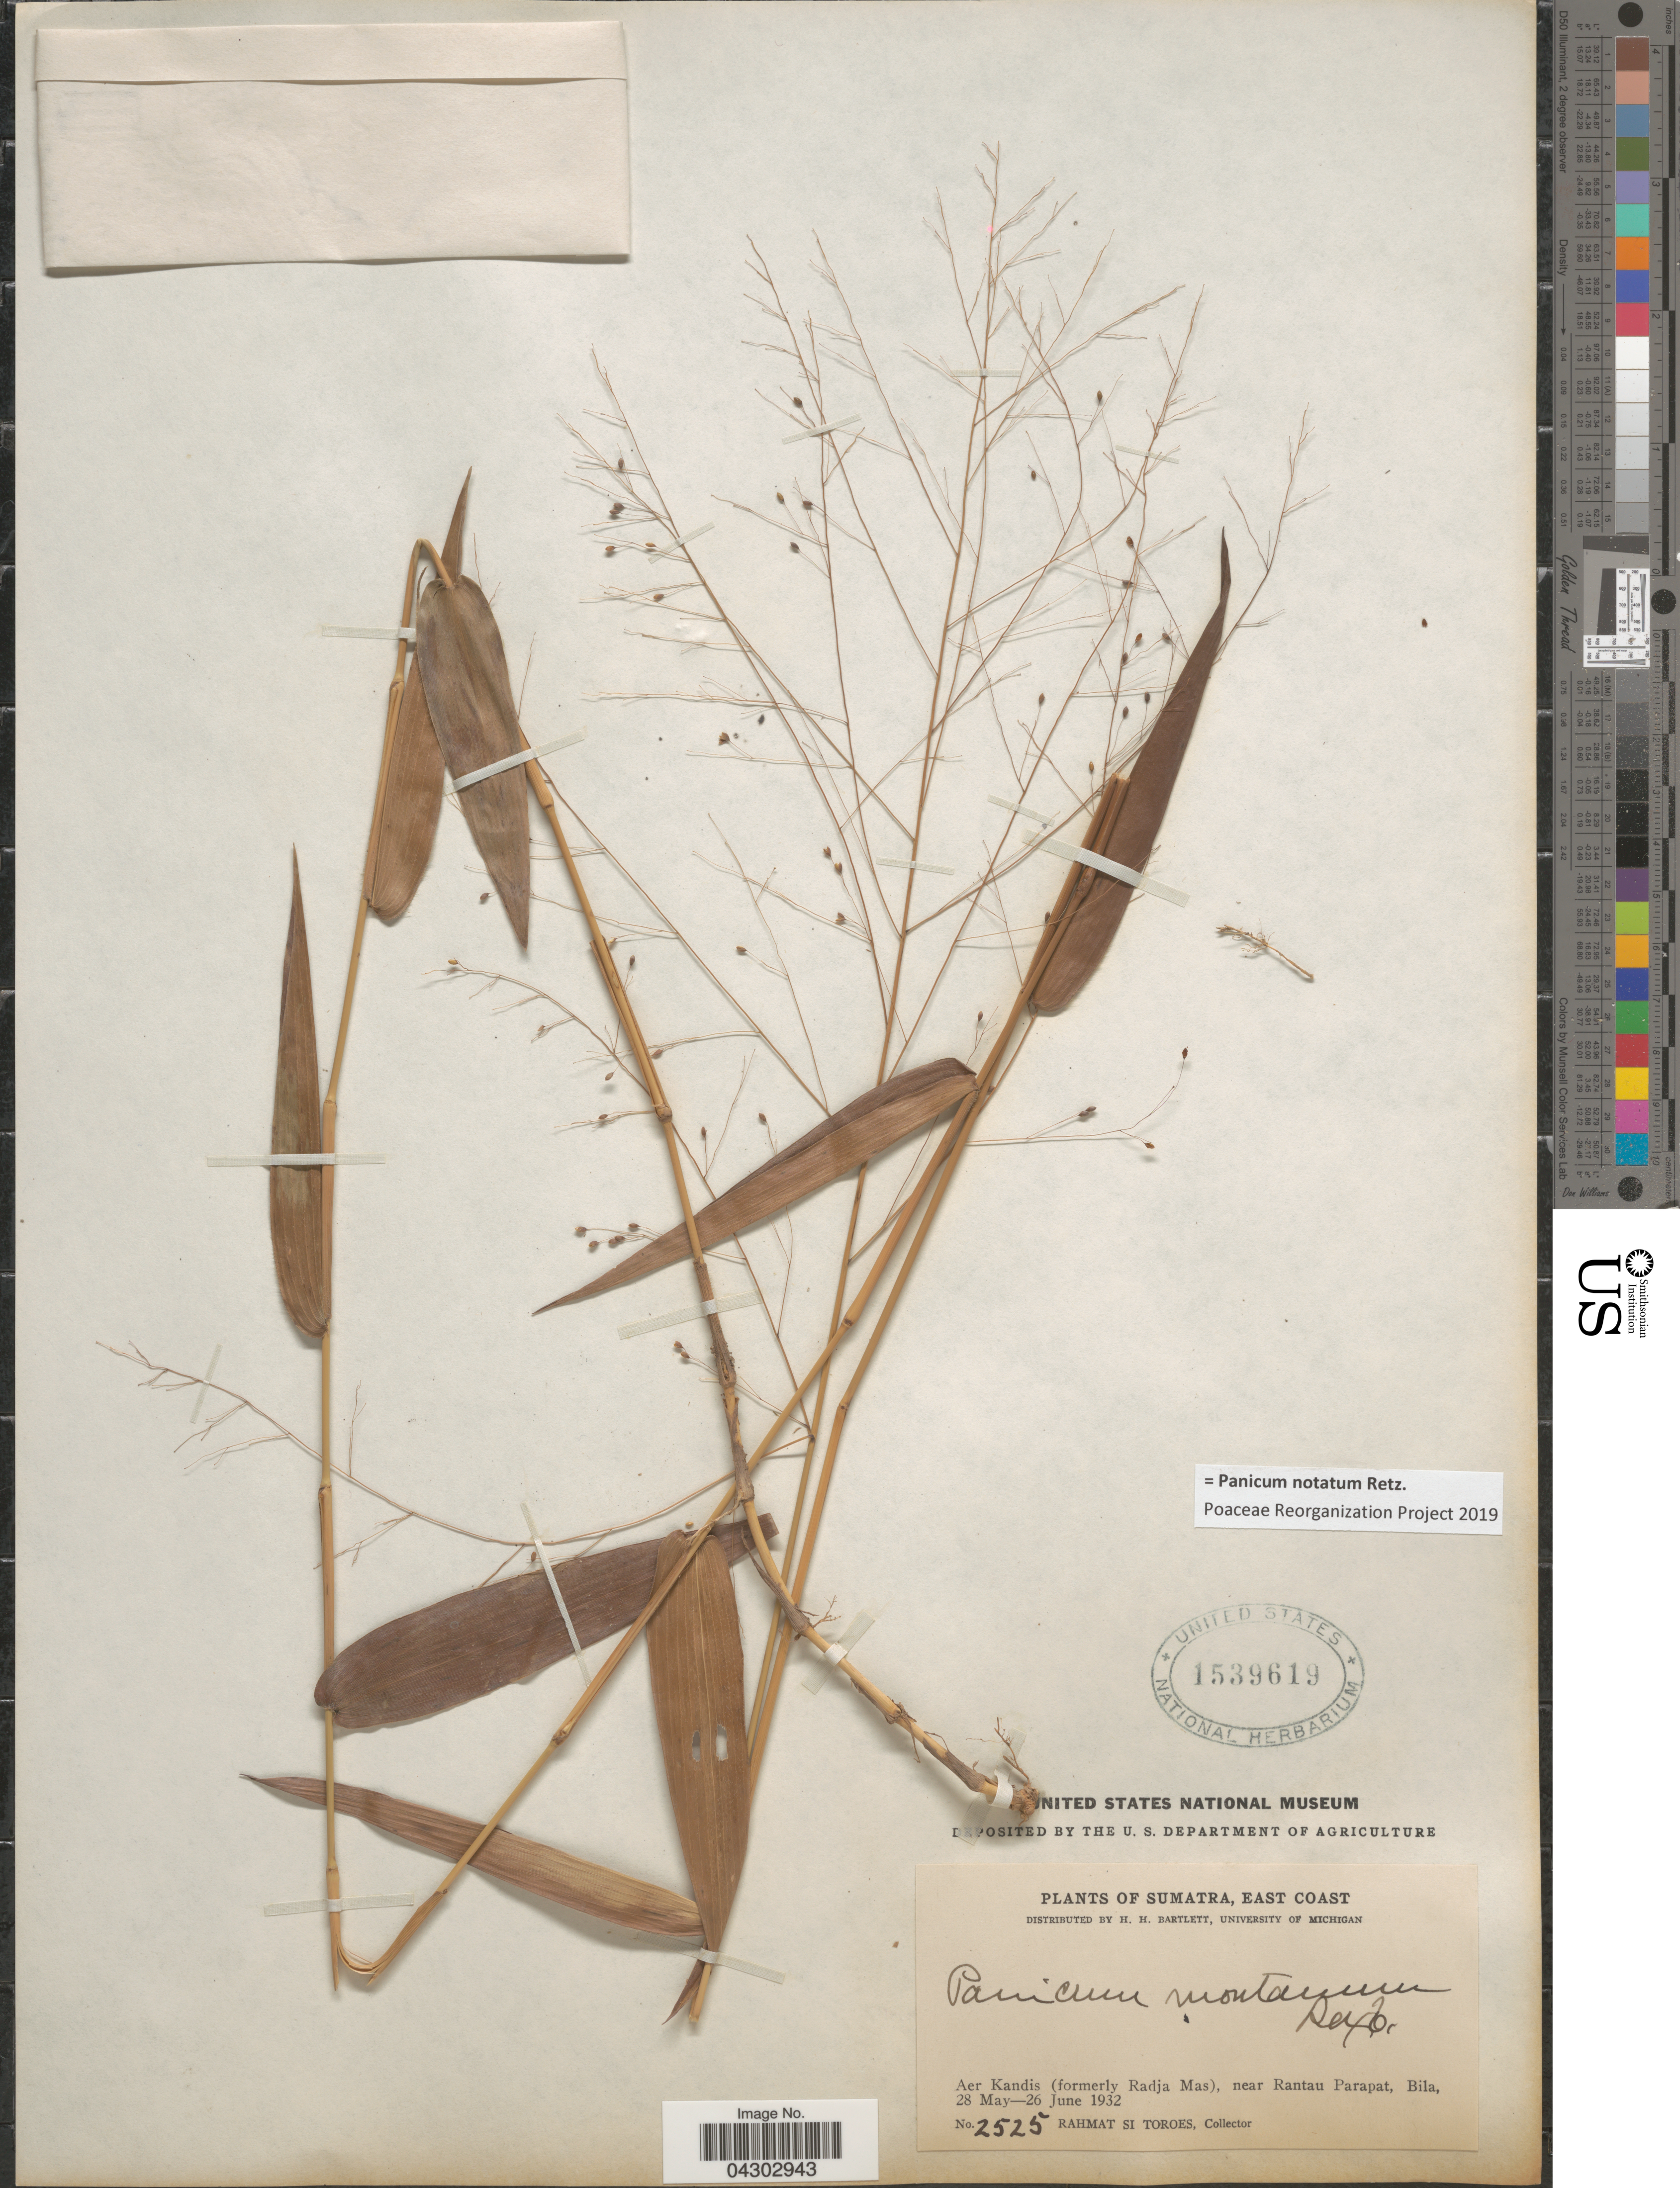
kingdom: Plantae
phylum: Tracheophyta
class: Liliopsida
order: Poales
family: Poaceae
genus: Panicum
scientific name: Panicum notatum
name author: Retz.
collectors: Rahmat Si Boeea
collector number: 2525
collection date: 1932-05-28/1932-06-26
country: Indonesia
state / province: Sumatra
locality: East Coast. Aer Kandis (formerly Radja Mas), near Rantau Parapat, Bila.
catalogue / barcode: US 1539619